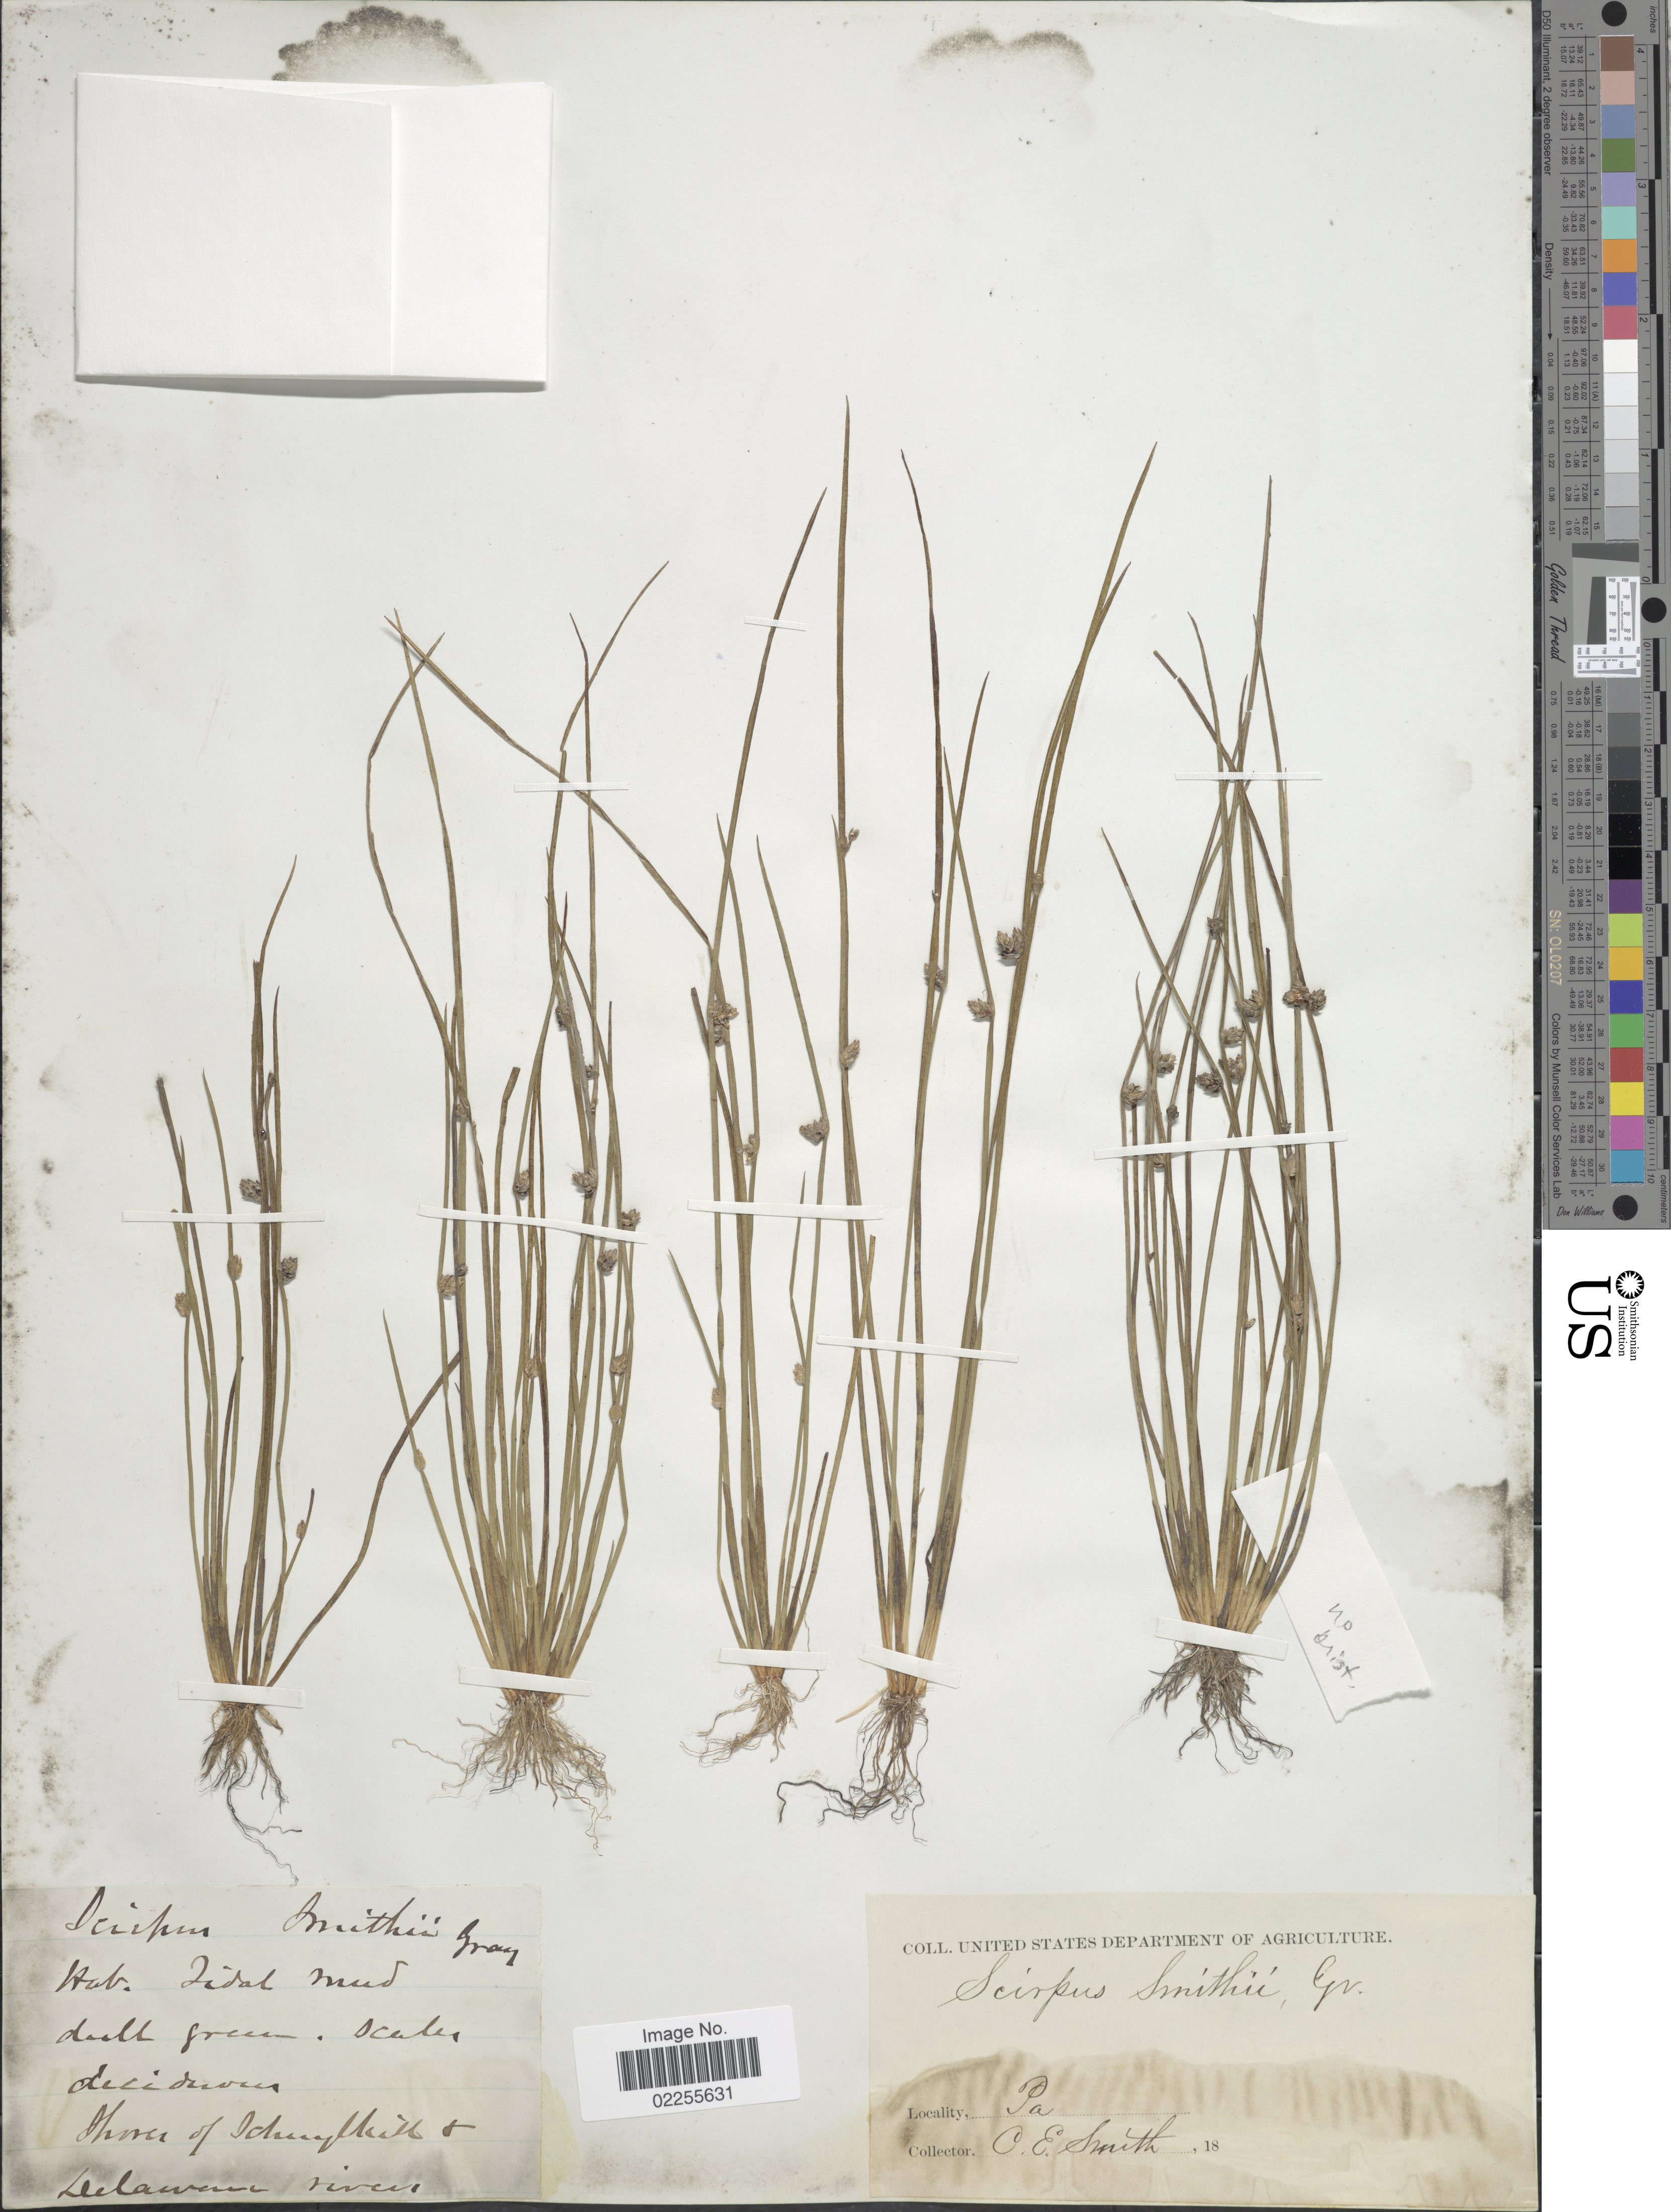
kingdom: Plantae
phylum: Tracheophyta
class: Liliopsida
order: Poales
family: Cyperaceae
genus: Schoenoplectus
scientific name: Schoenoplectus smithii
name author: (A. Gray) Soják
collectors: C. E. Smith Jr.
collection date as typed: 18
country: United States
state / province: Pennsylvania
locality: Shores of Schuylkill + Delaware river.